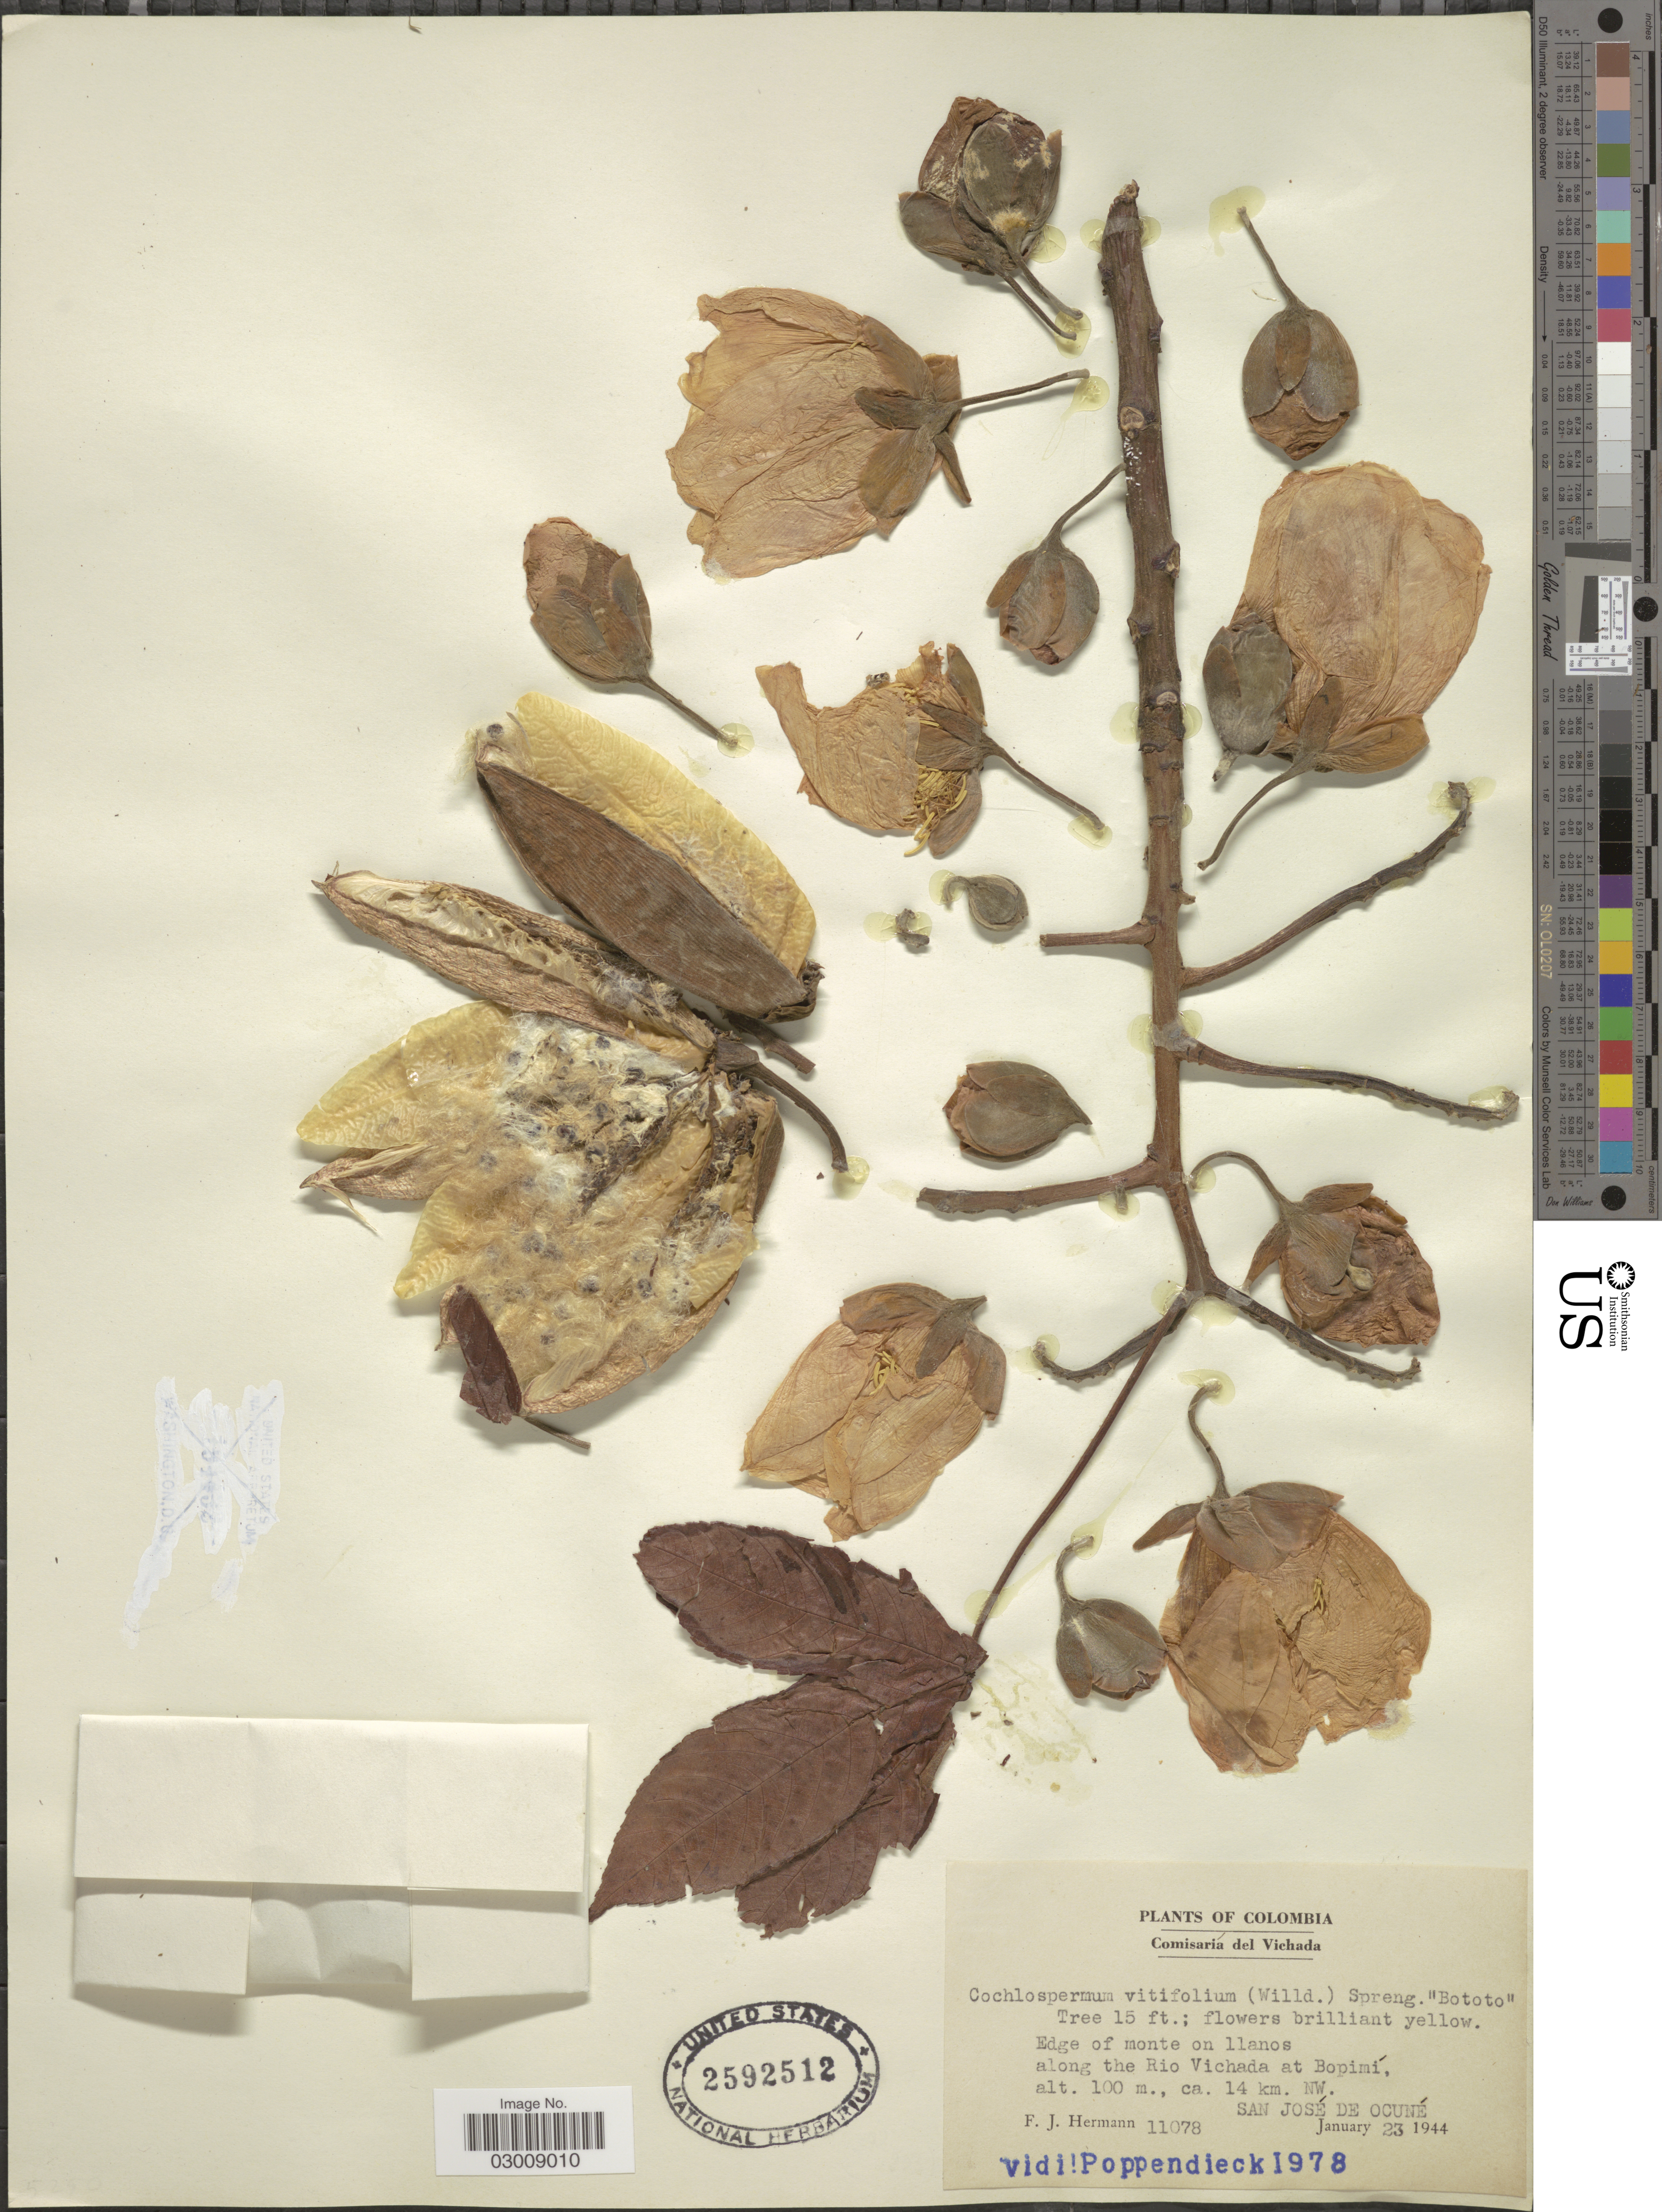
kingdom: Plantae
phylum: Tracheophyta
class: Magnoliopsida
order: Malvales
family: Cochlospermaceae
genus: Cochlospermum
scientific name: Cochlospermum vitifolium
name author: (Willd.) Spreng.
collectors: F. J. Hermann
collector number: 11078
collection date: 1944-01-23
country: Colombia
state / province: Vichada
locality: Comisaria del Vichada. Edge of monte on llanos along the Rio Vichada at Bopimí, ca. 14 km. NW. San José De Ocuné.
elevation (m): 100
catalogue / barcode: US 2592512